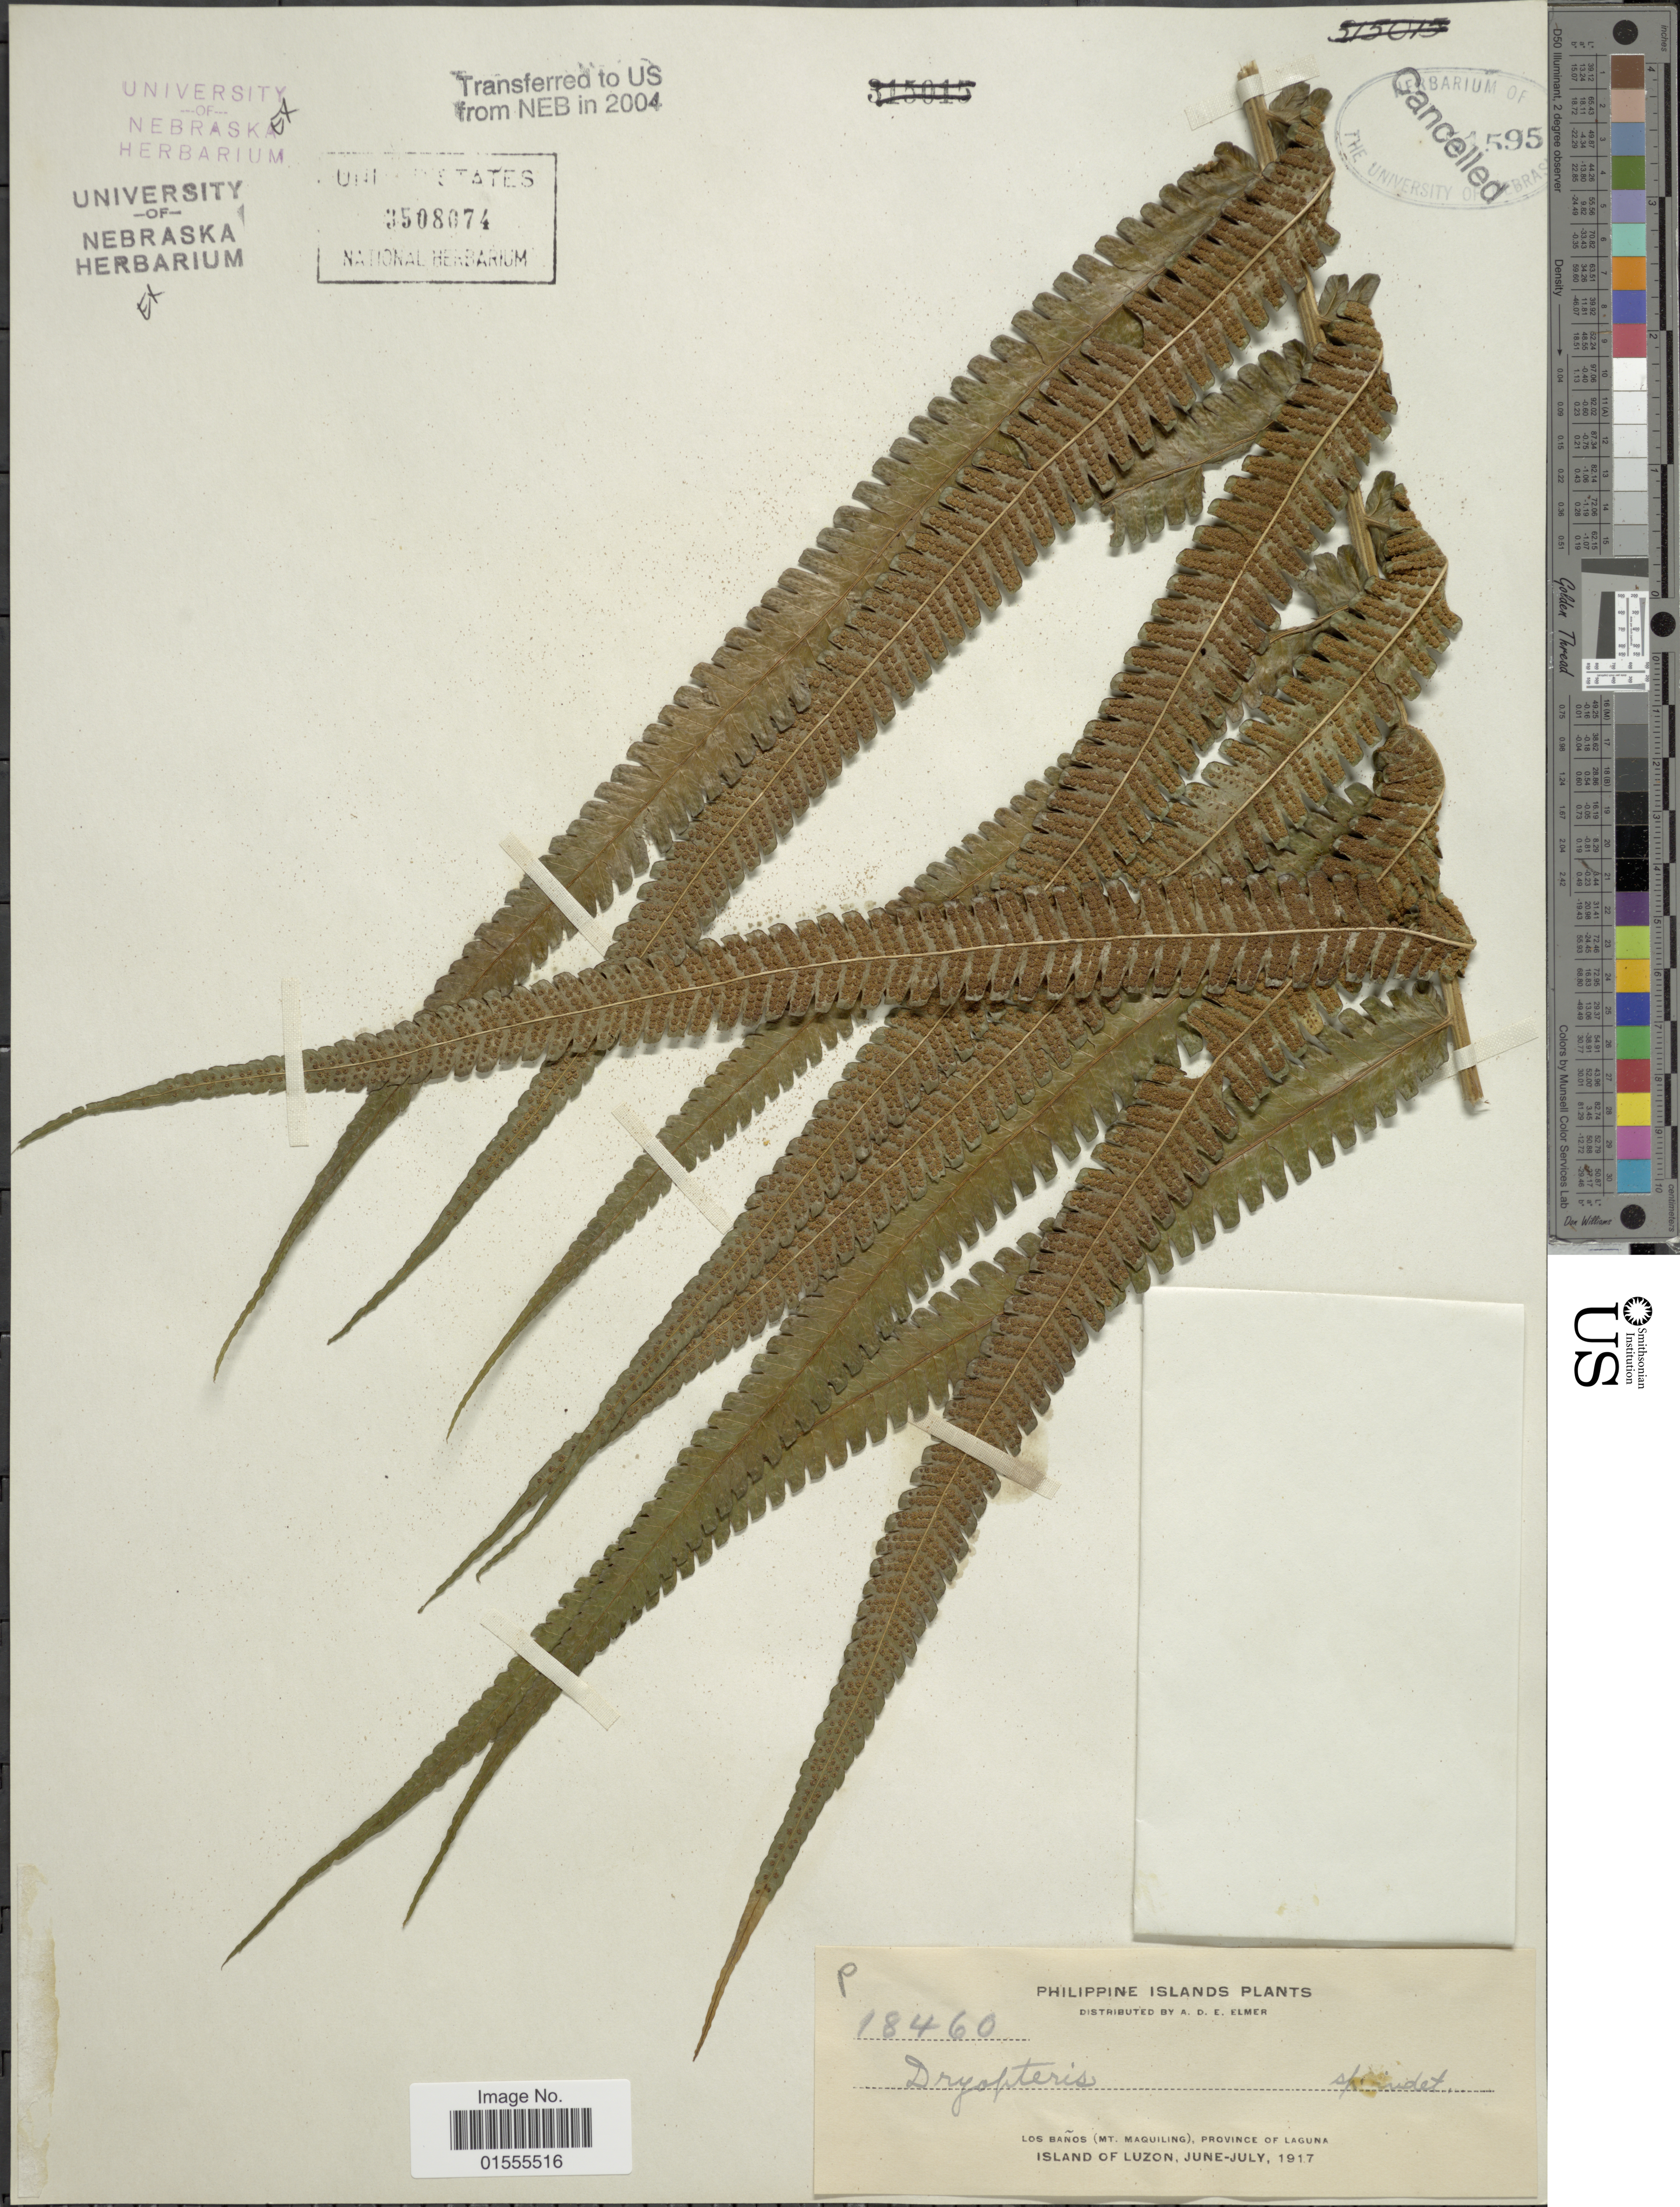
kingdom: Plantae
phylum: Tracheophyta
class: Polypodiopsida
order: Polypodiales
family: Dryopteridaceae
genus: Dryopteris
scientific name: Dryopteris sp.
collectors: A. D. E. Elmer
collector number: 18460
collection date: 1917-06/1917-07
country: Philippines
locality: Philippine Islands, Los Baños (Mt. Maquiling), Province of Laguna, Island of Luzon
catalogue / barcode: US 3508074